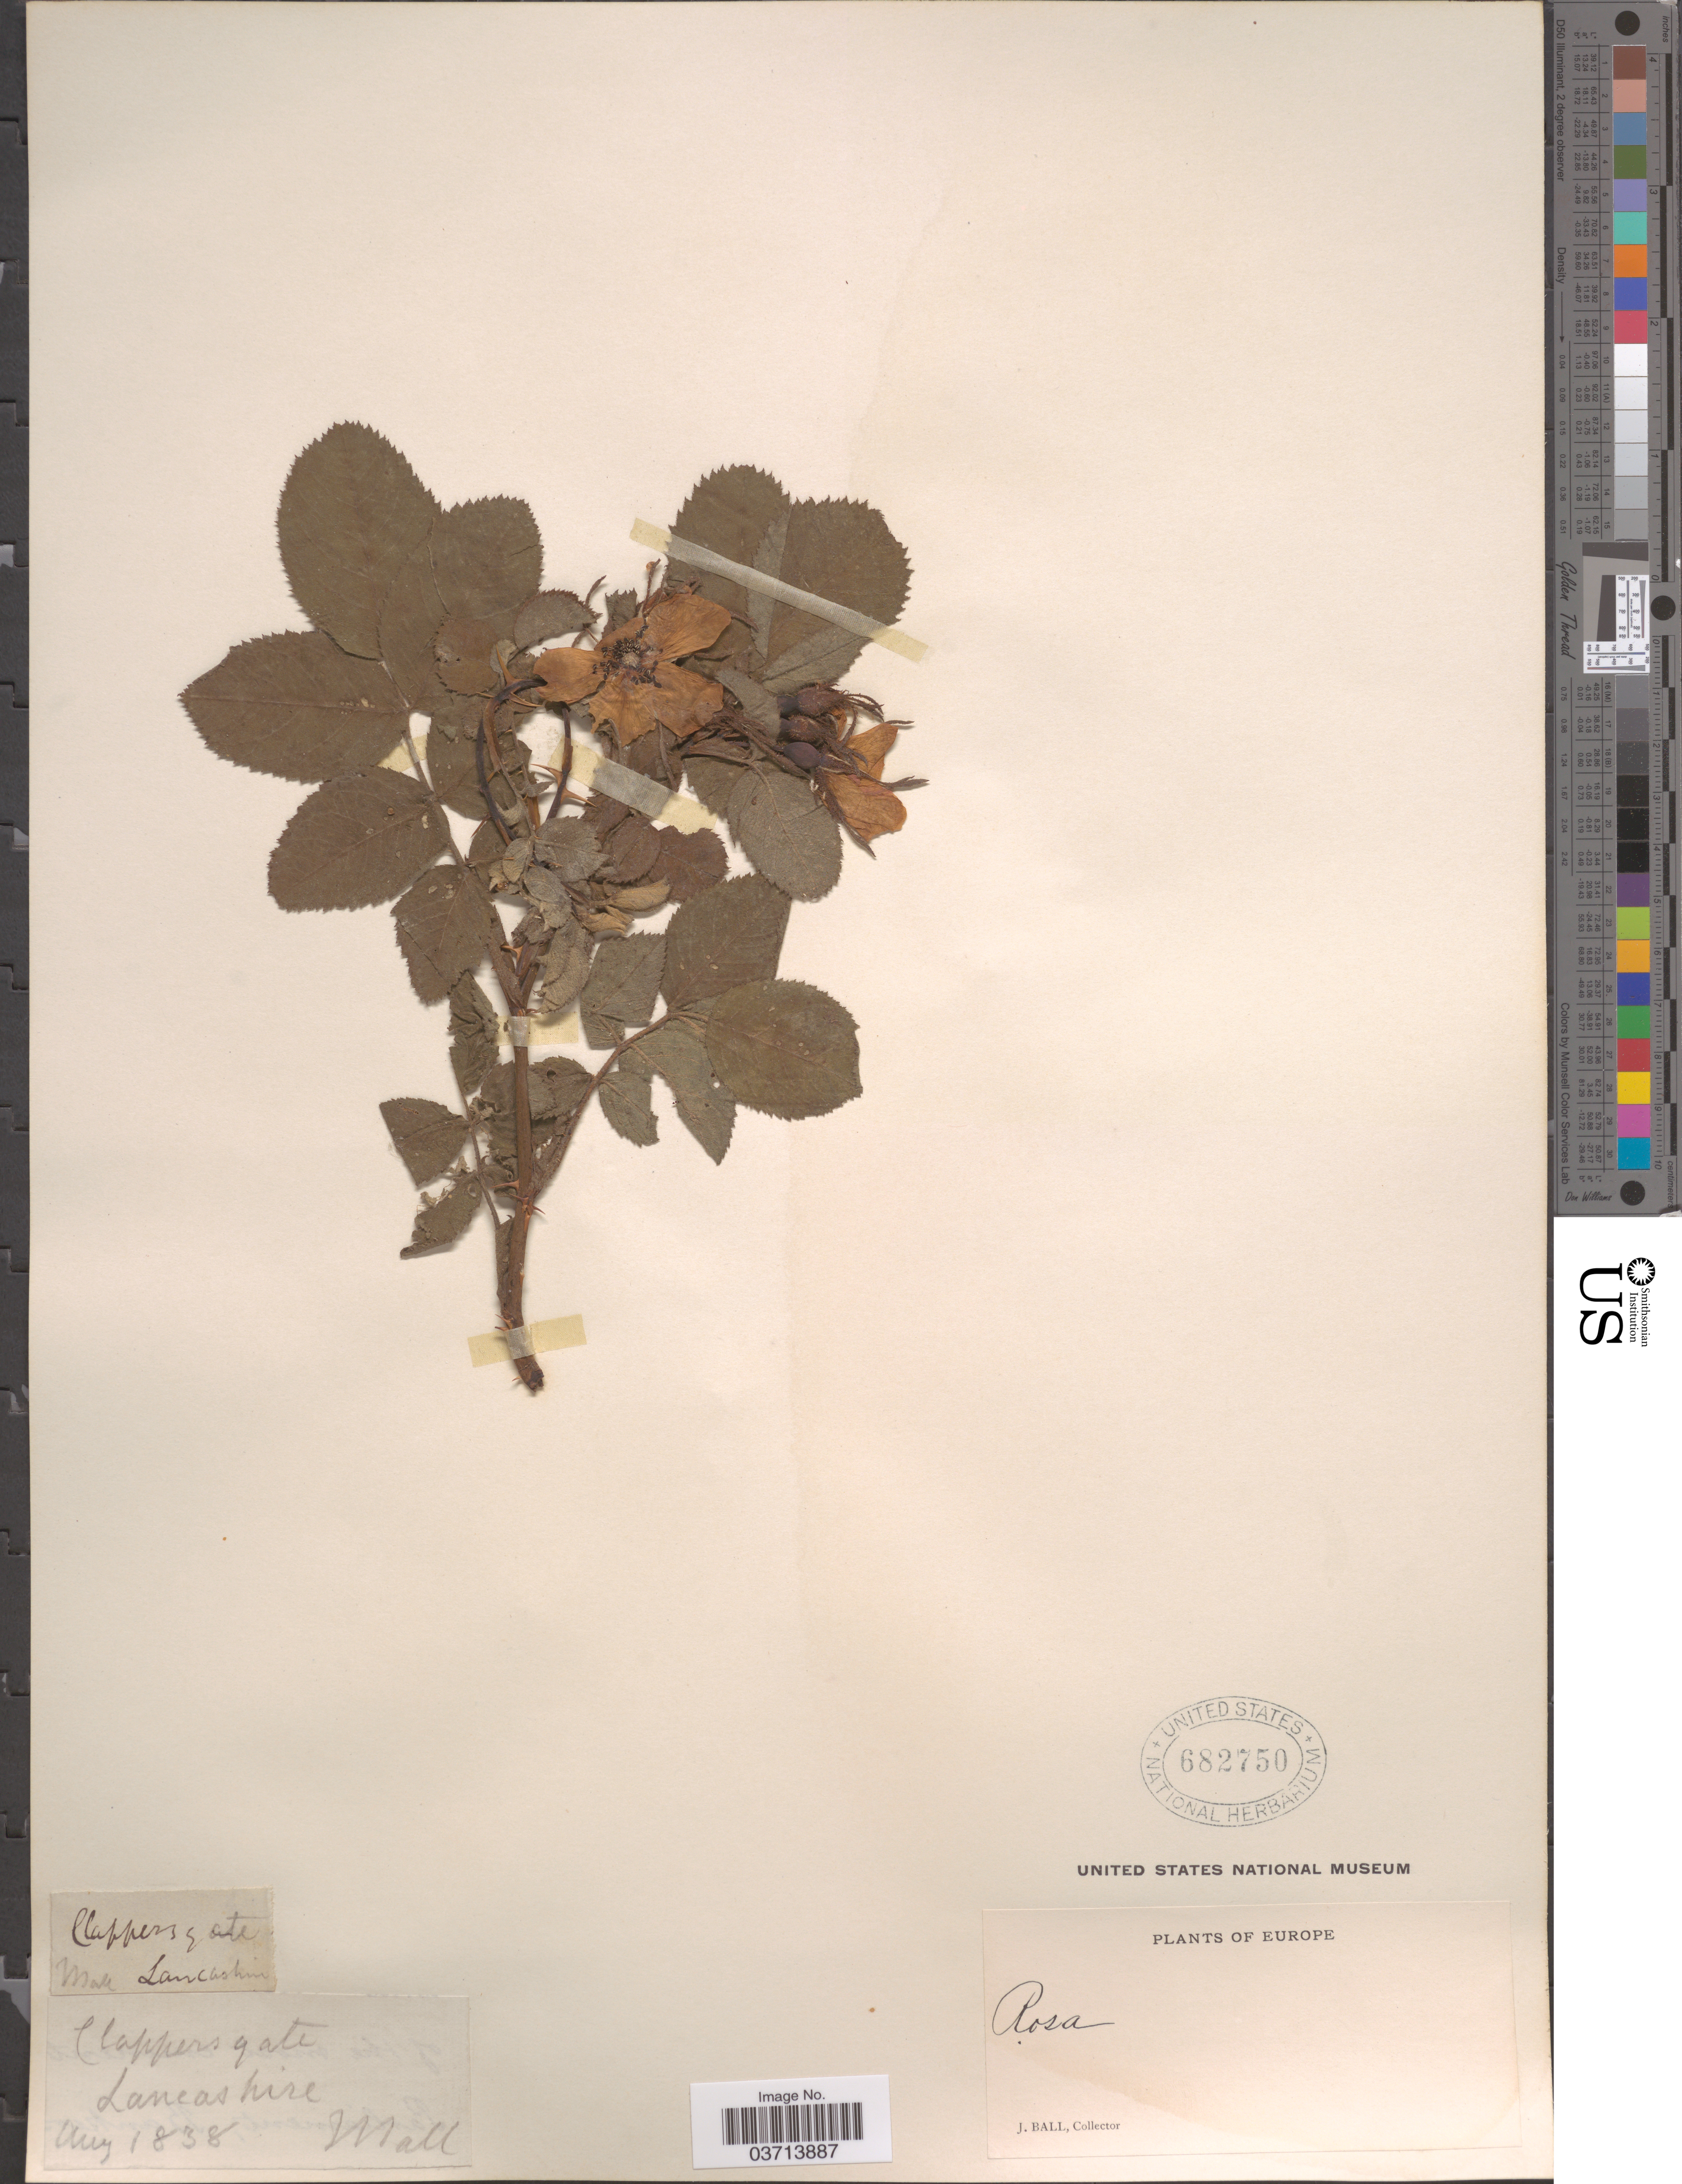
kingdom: Plantae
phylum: Tracheophyta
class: Magnoliopsida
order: Rosales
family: Rosaceae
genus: Rosa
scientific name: Rosa sp.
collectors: J. Ball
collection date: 1838-08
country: United Kingdom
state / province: England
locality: Lancashire. Europe.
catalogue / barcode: US 682750